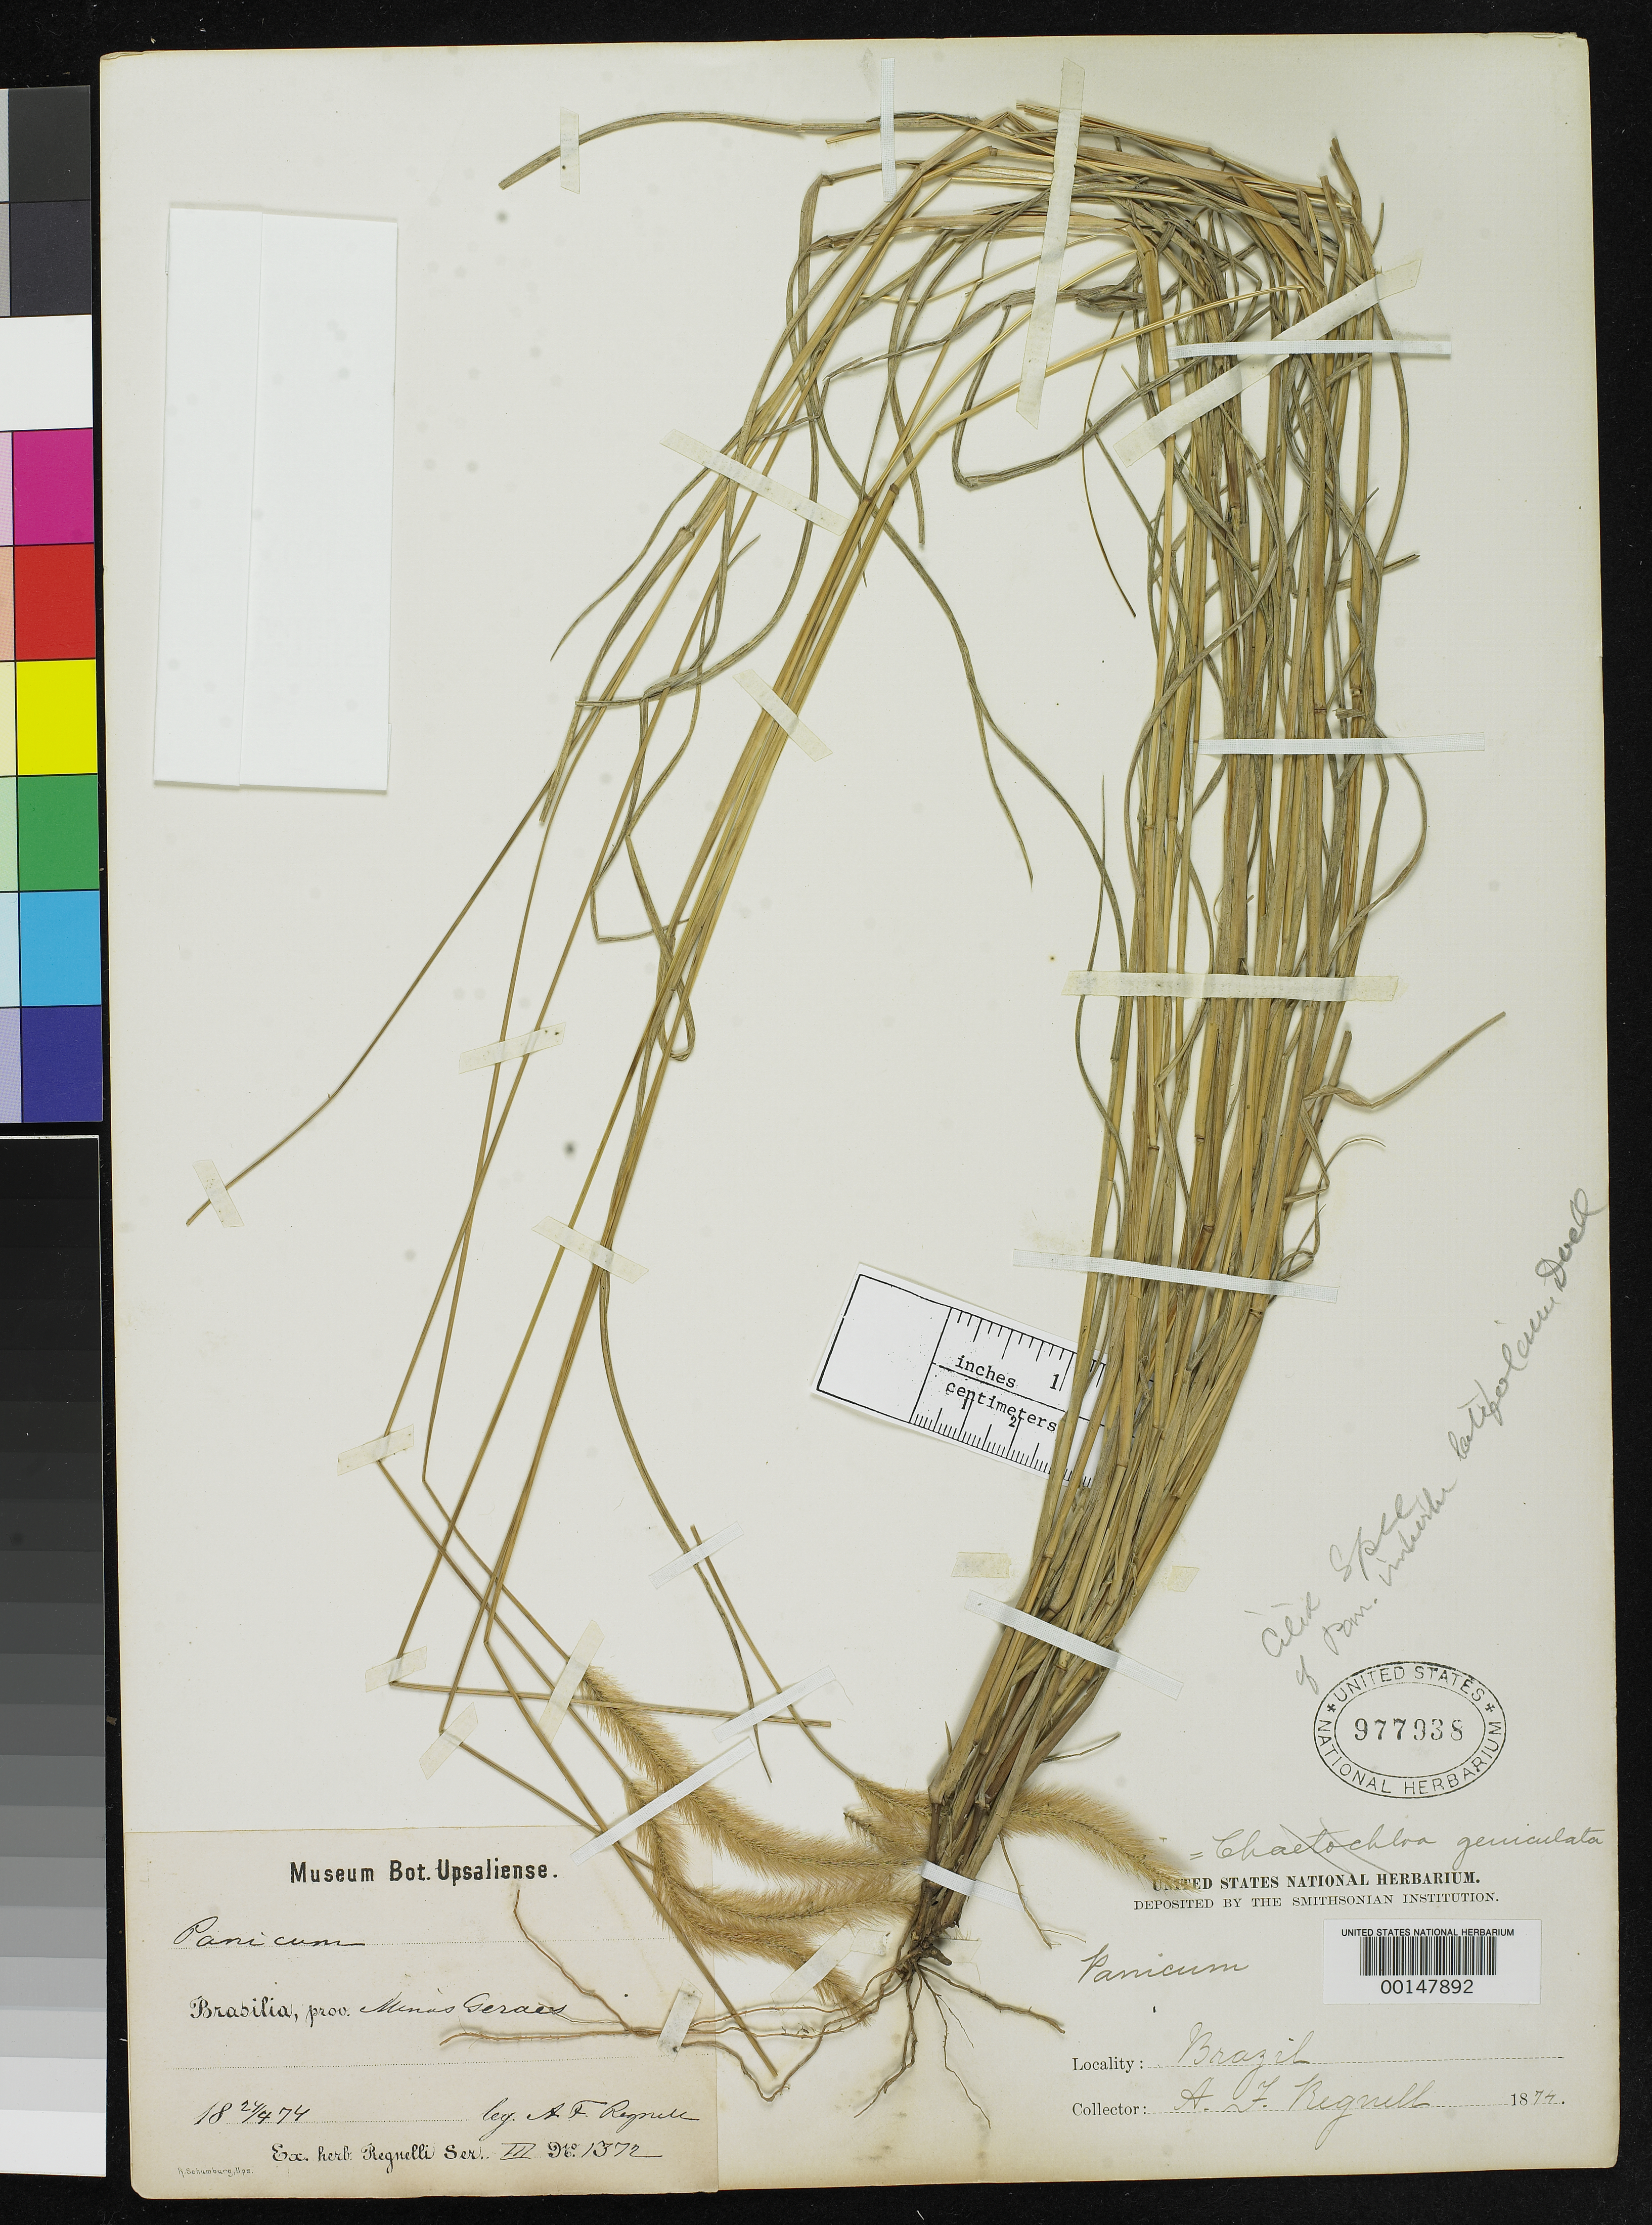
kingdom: Plantae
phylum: Tracheophyta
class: Liliopsida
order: Poales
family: Poaceae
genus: Panicum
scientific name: Panicum imberbe var. latifolium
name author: Döll in Mart.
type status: Lectotype; Syntype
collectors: A. F. Regnell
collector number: III 1372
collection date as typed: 24 Apr 1874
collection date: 1874-04-24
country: Brazil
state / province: Minas Gerais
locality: Caldas.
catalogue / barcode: US 977938